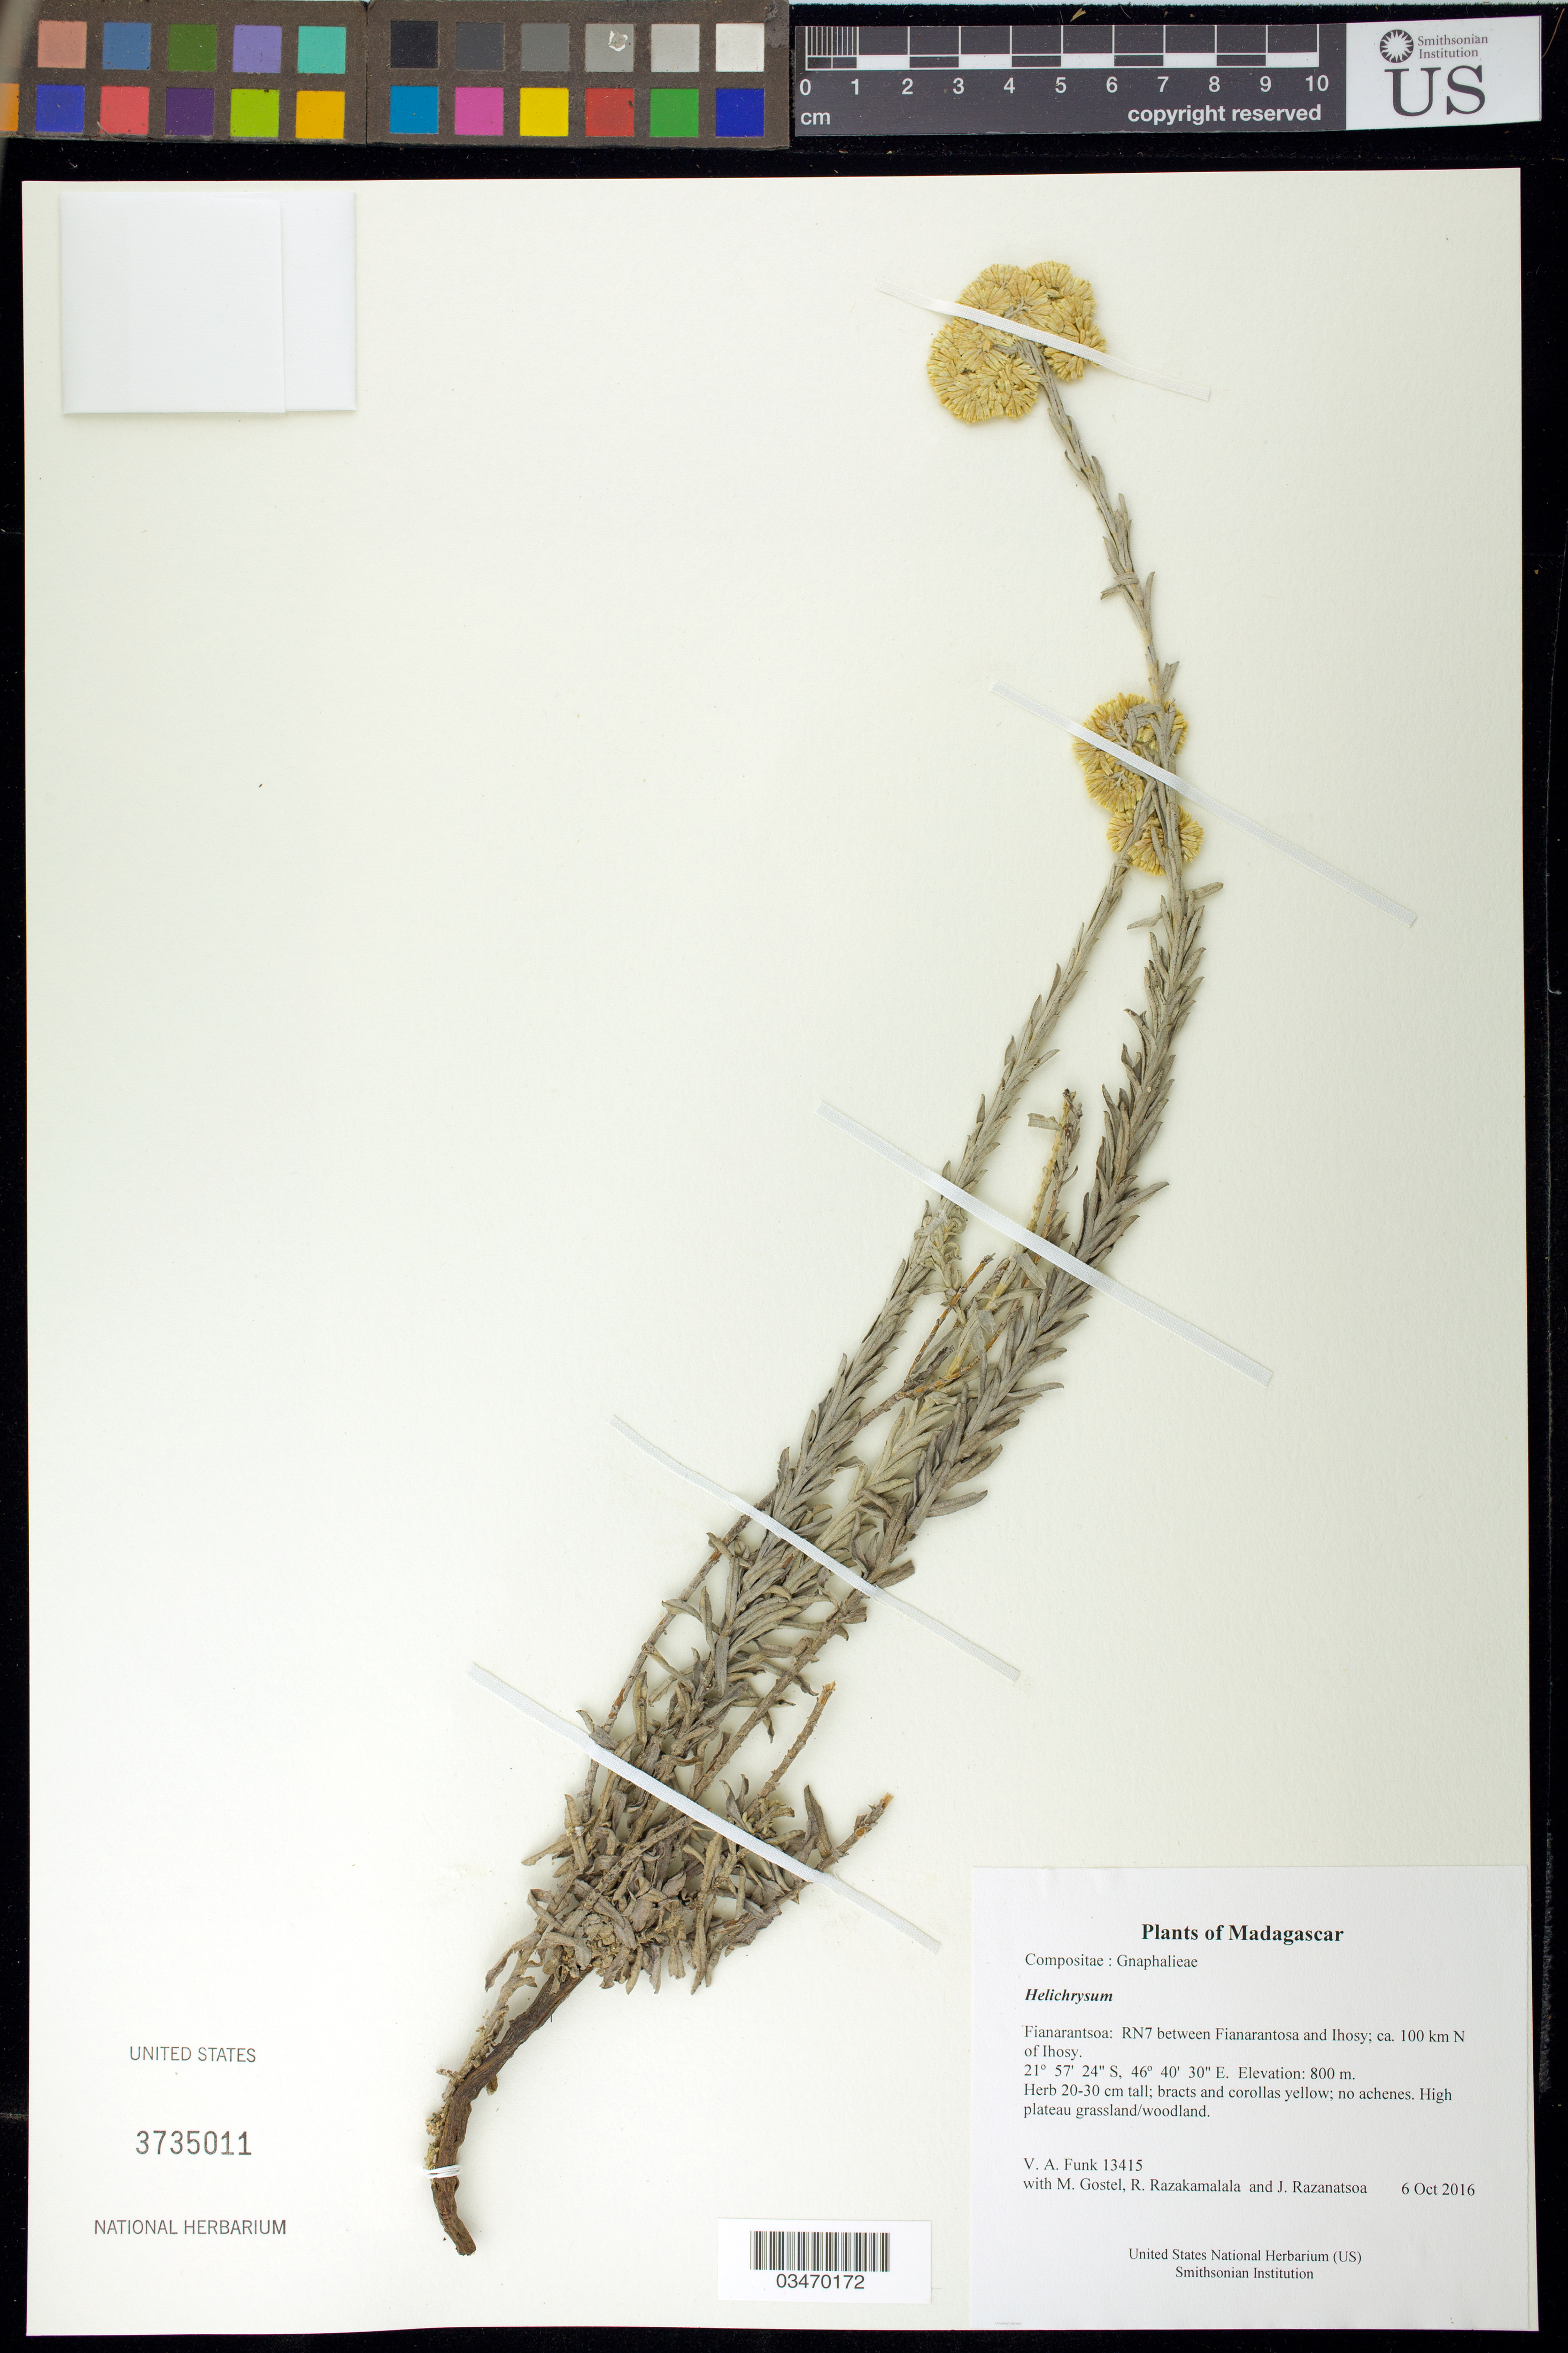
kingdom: Plantae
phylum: Tracheophyta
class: Magnoliopsida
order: Asterales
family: Asteraceae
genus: Helichrysum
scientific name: Helichrysum sp.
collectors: M. R. Gostel, R. Razakamalala & J. Razanatsoa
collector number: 13415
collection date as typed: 6 Oct 2016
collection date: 2016-10-06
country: Madagascar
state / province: Haute Matsiatra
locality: RN7 between Fianarantosa and Ihosy; ca. 100 km N of Ihosy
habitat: High plateau grassland/woodland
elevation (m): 800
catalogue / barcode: US 3735011